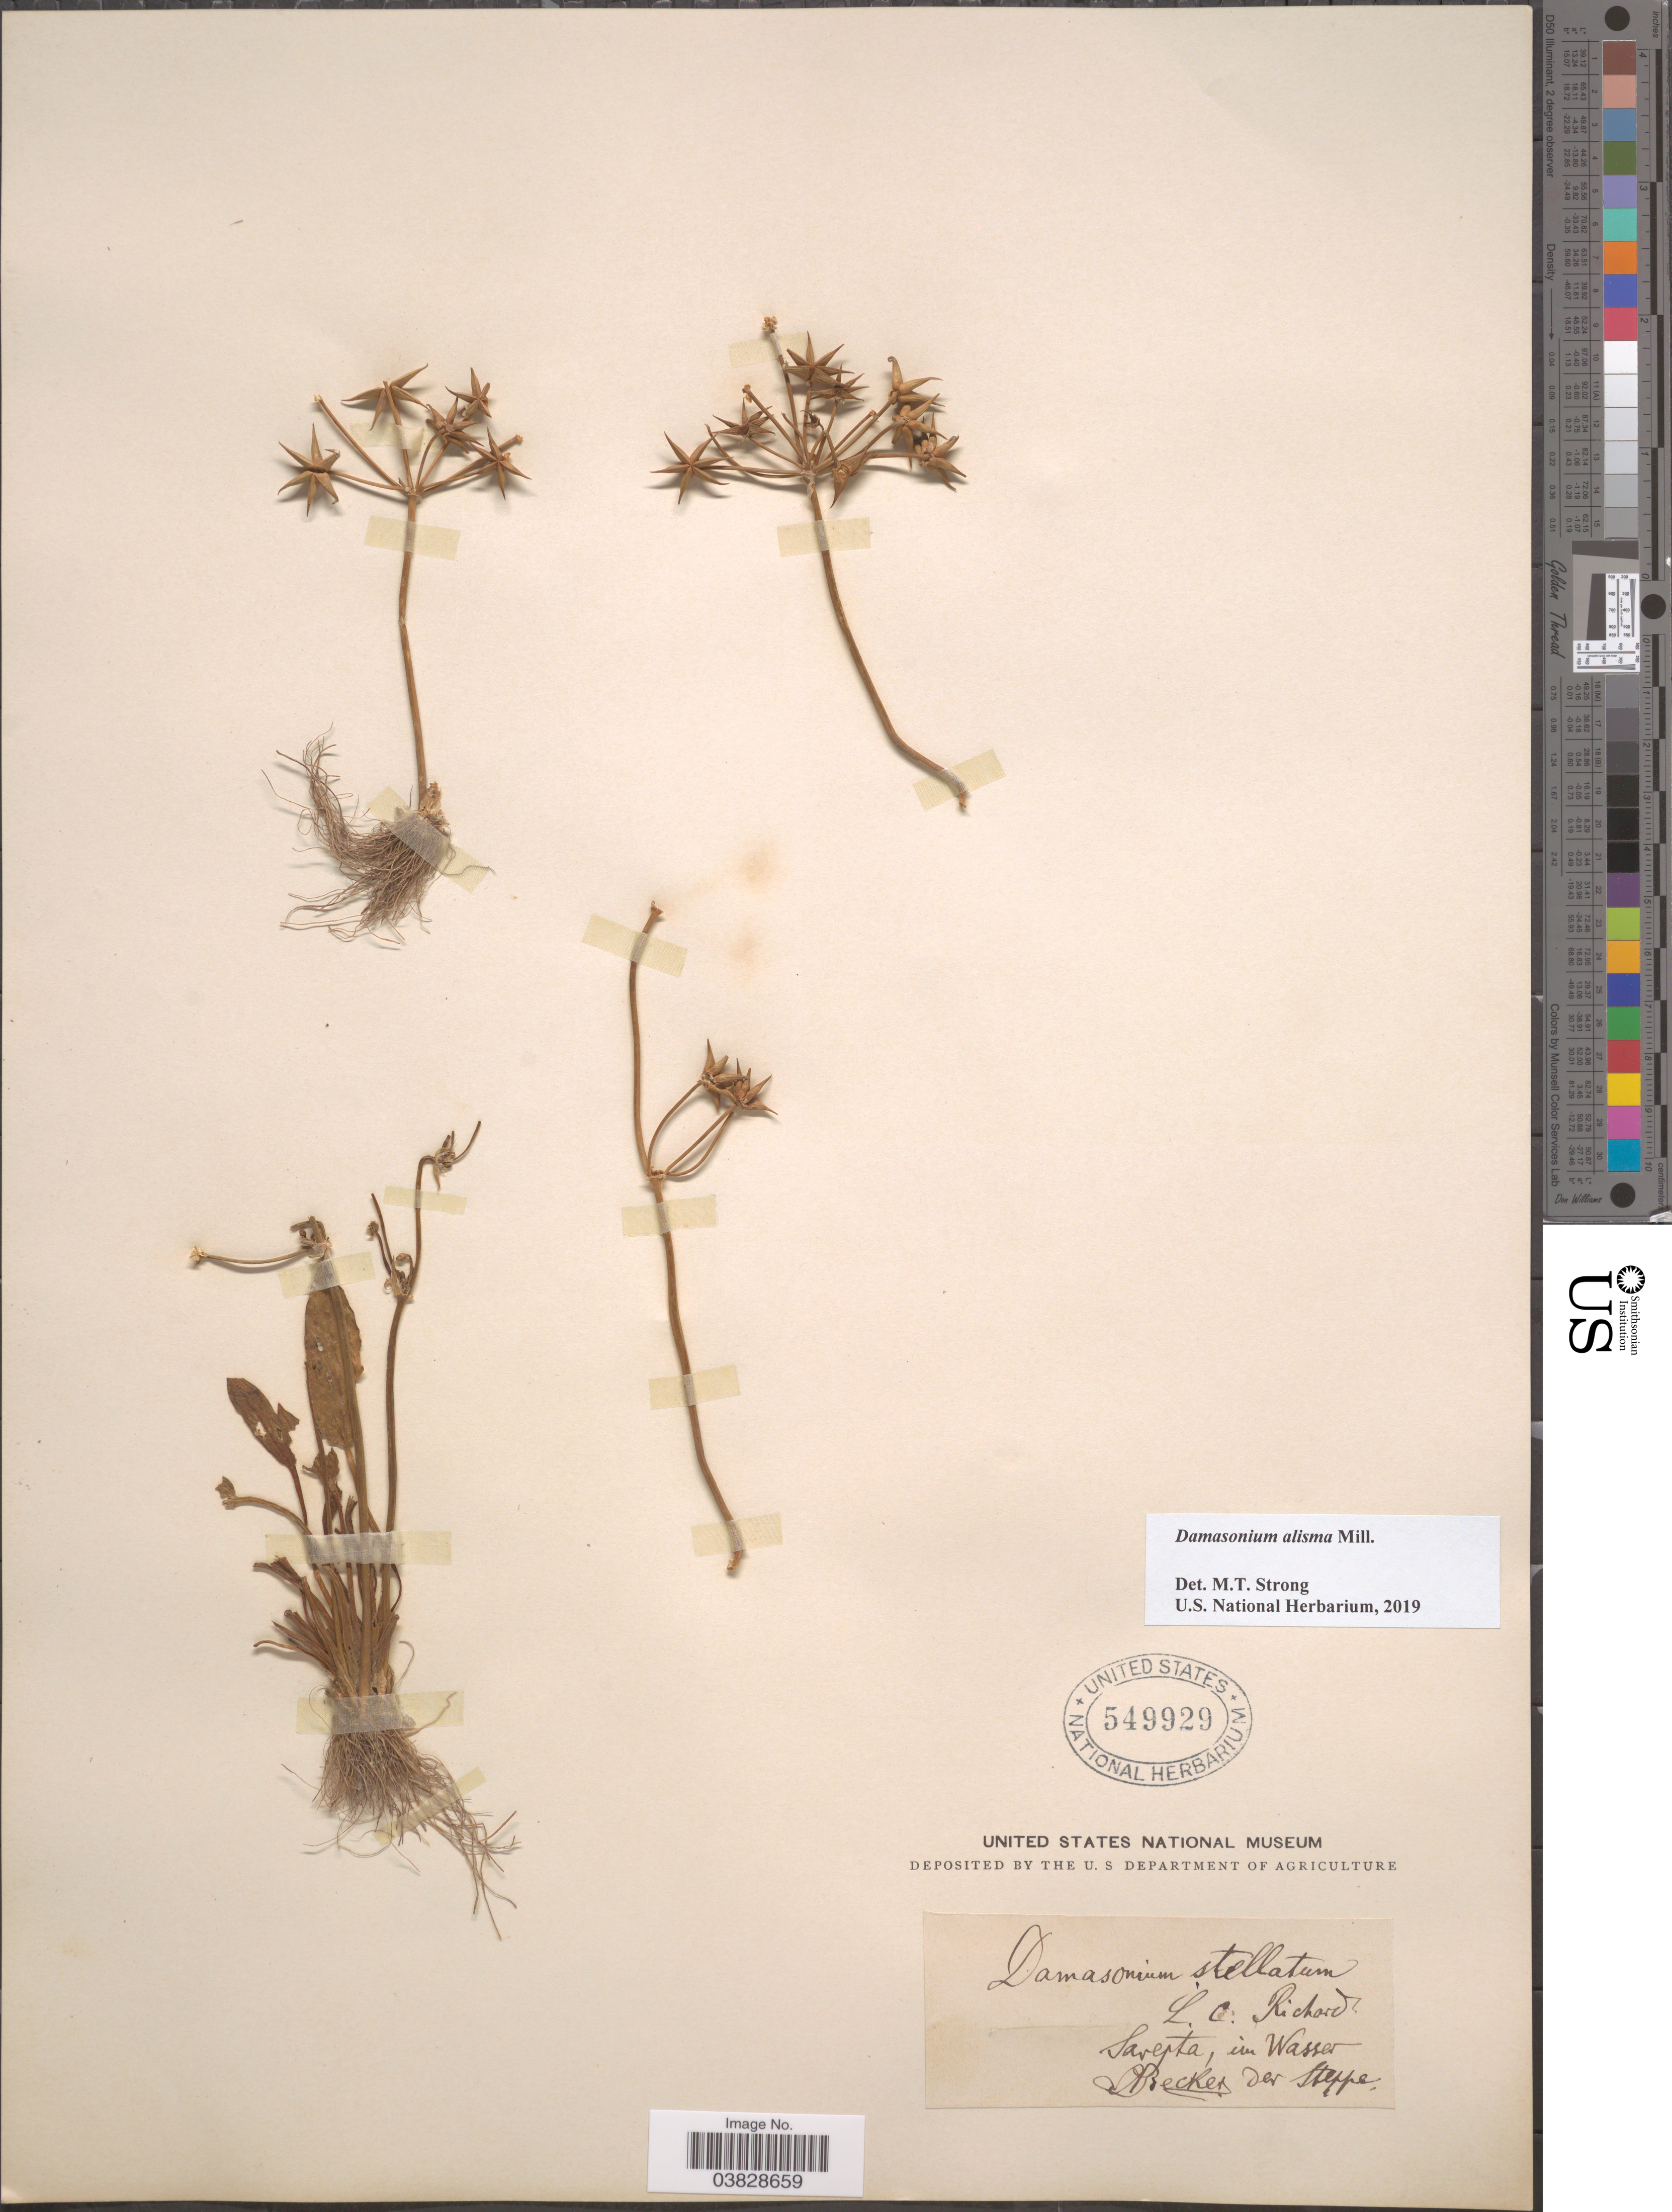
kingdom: Plantae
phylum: Tracheophyta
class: Liliopsida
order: Alismatales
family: Alismataceae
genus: Damasonium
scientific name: Damasonium alisma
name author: Mill.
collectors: J. Becker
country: Russian Federation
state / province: Volgograd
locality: Sarepta, im Wasser der Steppe.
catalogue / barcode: US 549929